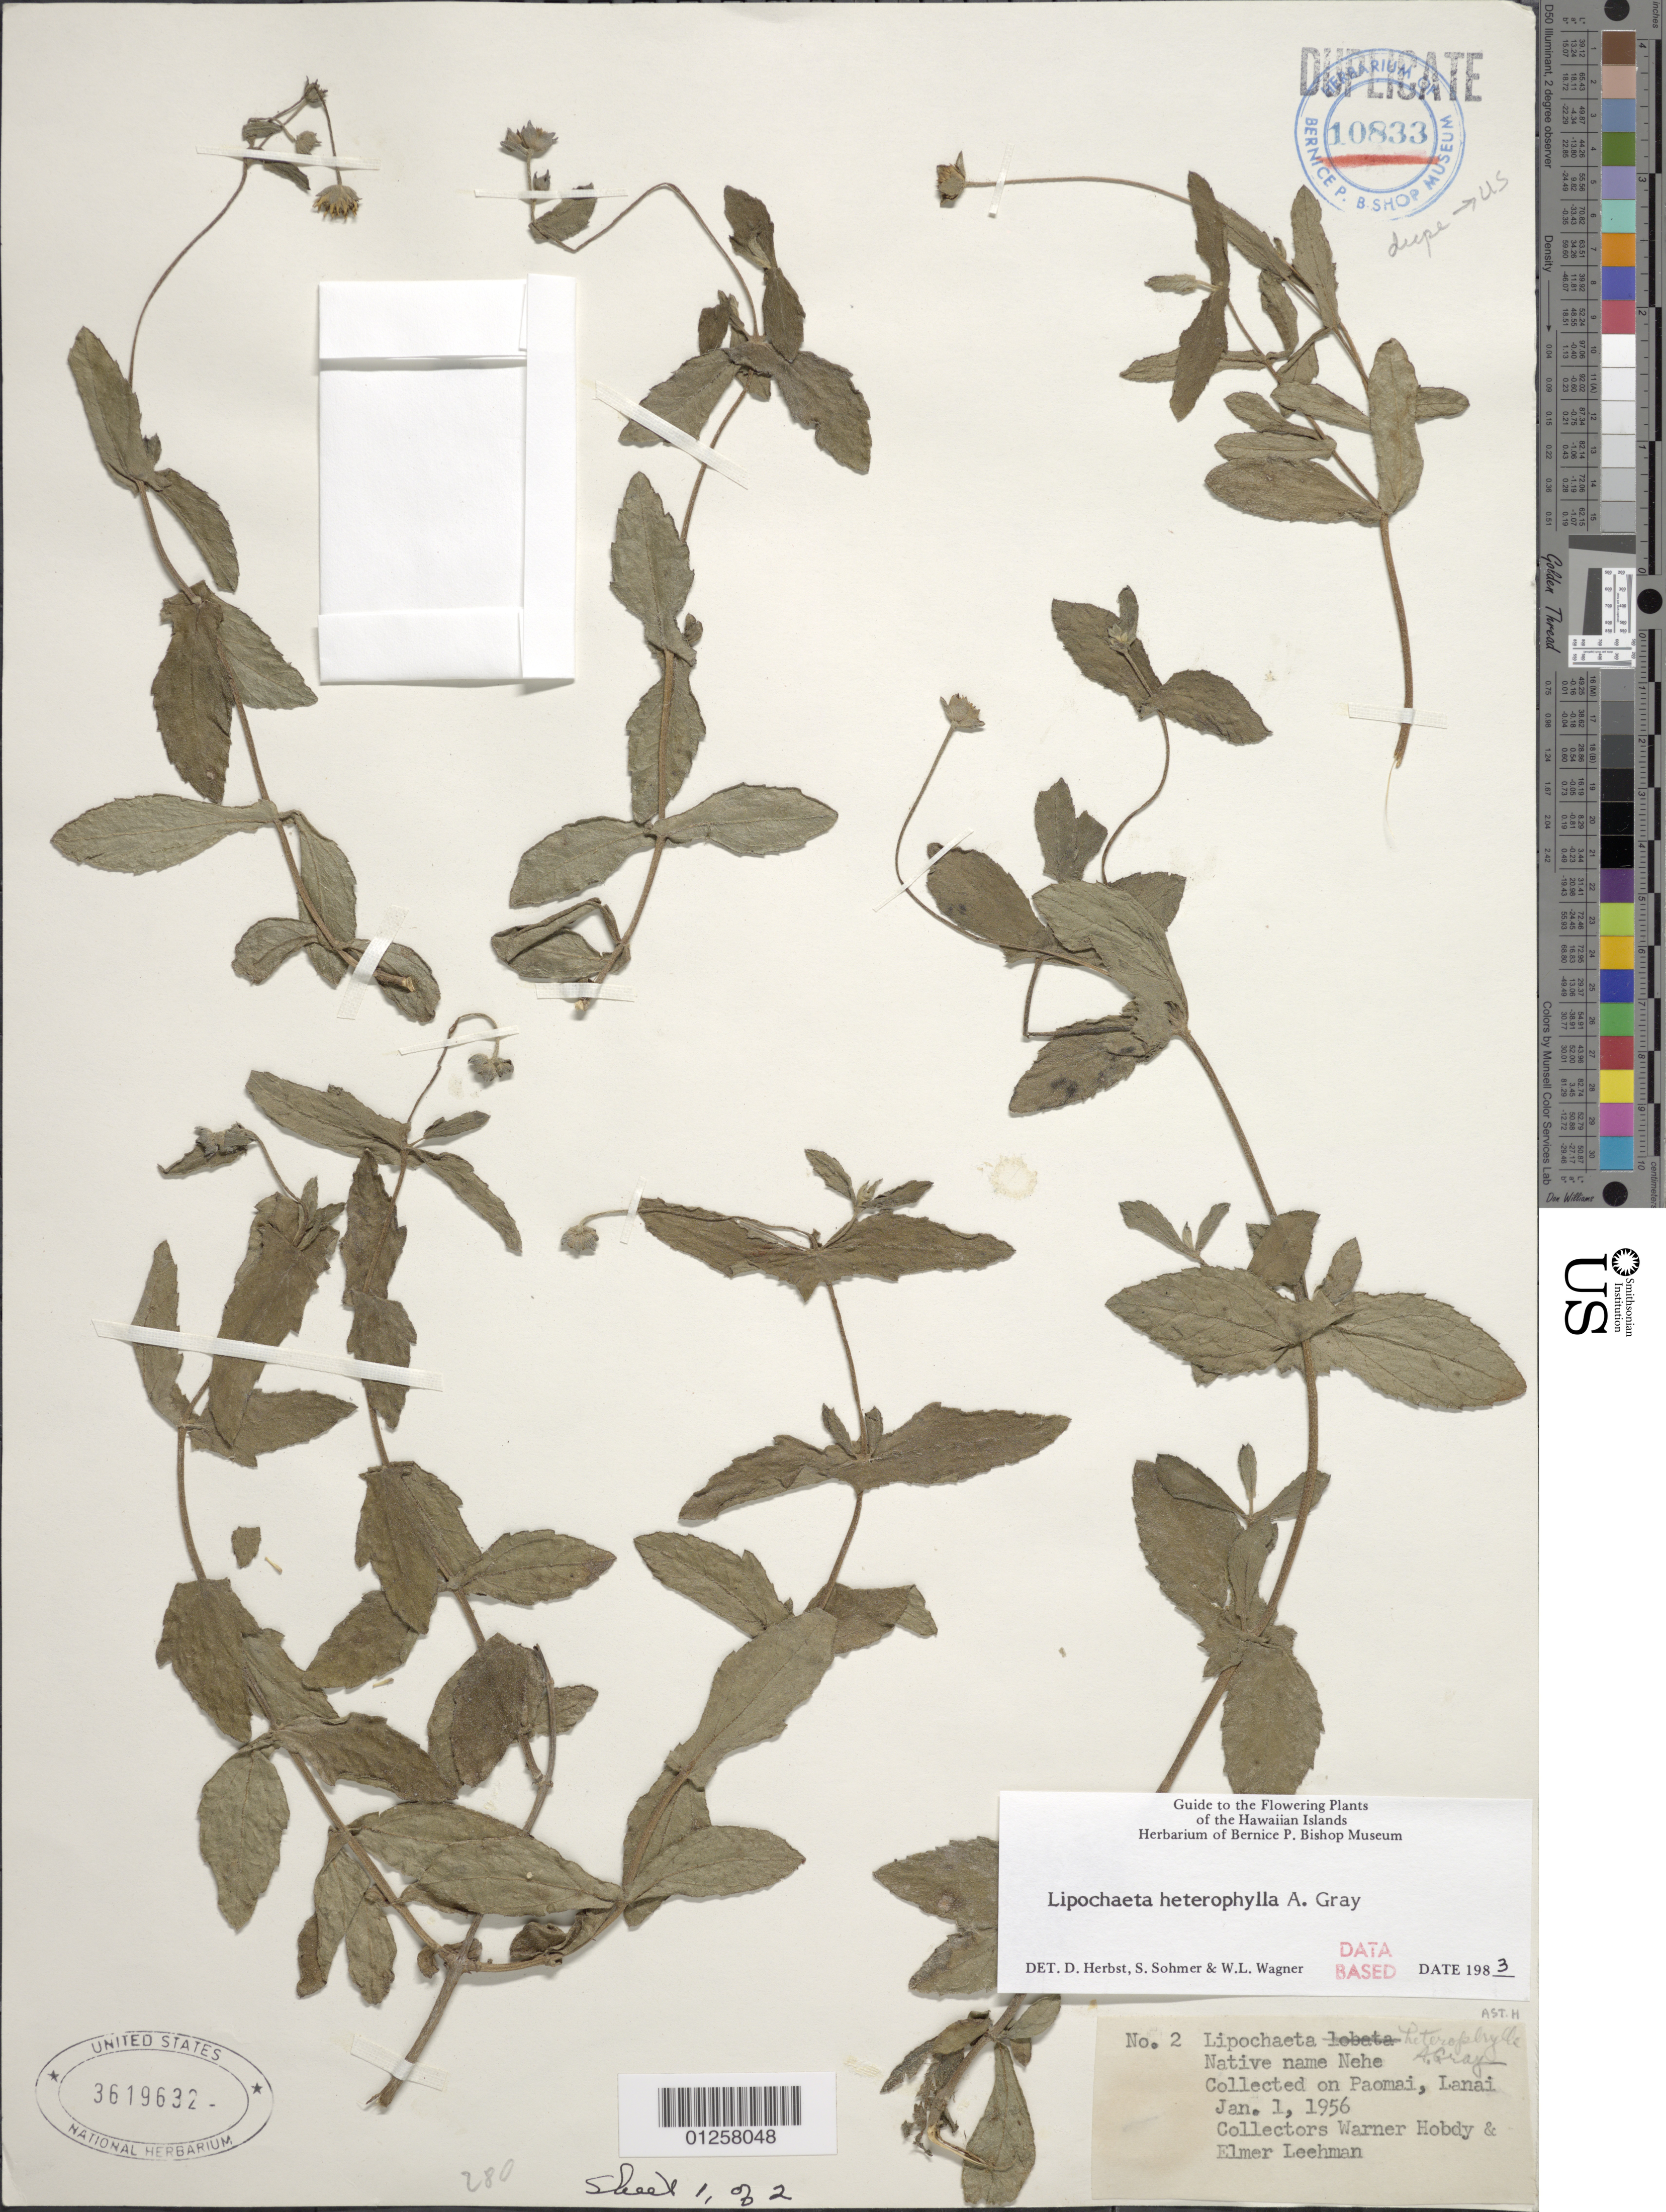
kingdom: Plantae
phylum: Tracheophyta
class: Magnoliopsida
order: Asterales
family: Asteraceae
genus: Lipochaeta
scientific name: Lipochaeta heterophylla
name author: A. Gray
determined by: Herbst, D. R.; Sohmer, S. H.; Wagner, W. L.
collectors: W. Hobdy & E. Leehman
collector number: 2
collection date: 1969-01-01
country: United States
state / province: Hawaii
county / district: Maui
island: Lana'i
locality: Paomai.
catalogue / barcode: US 3619632